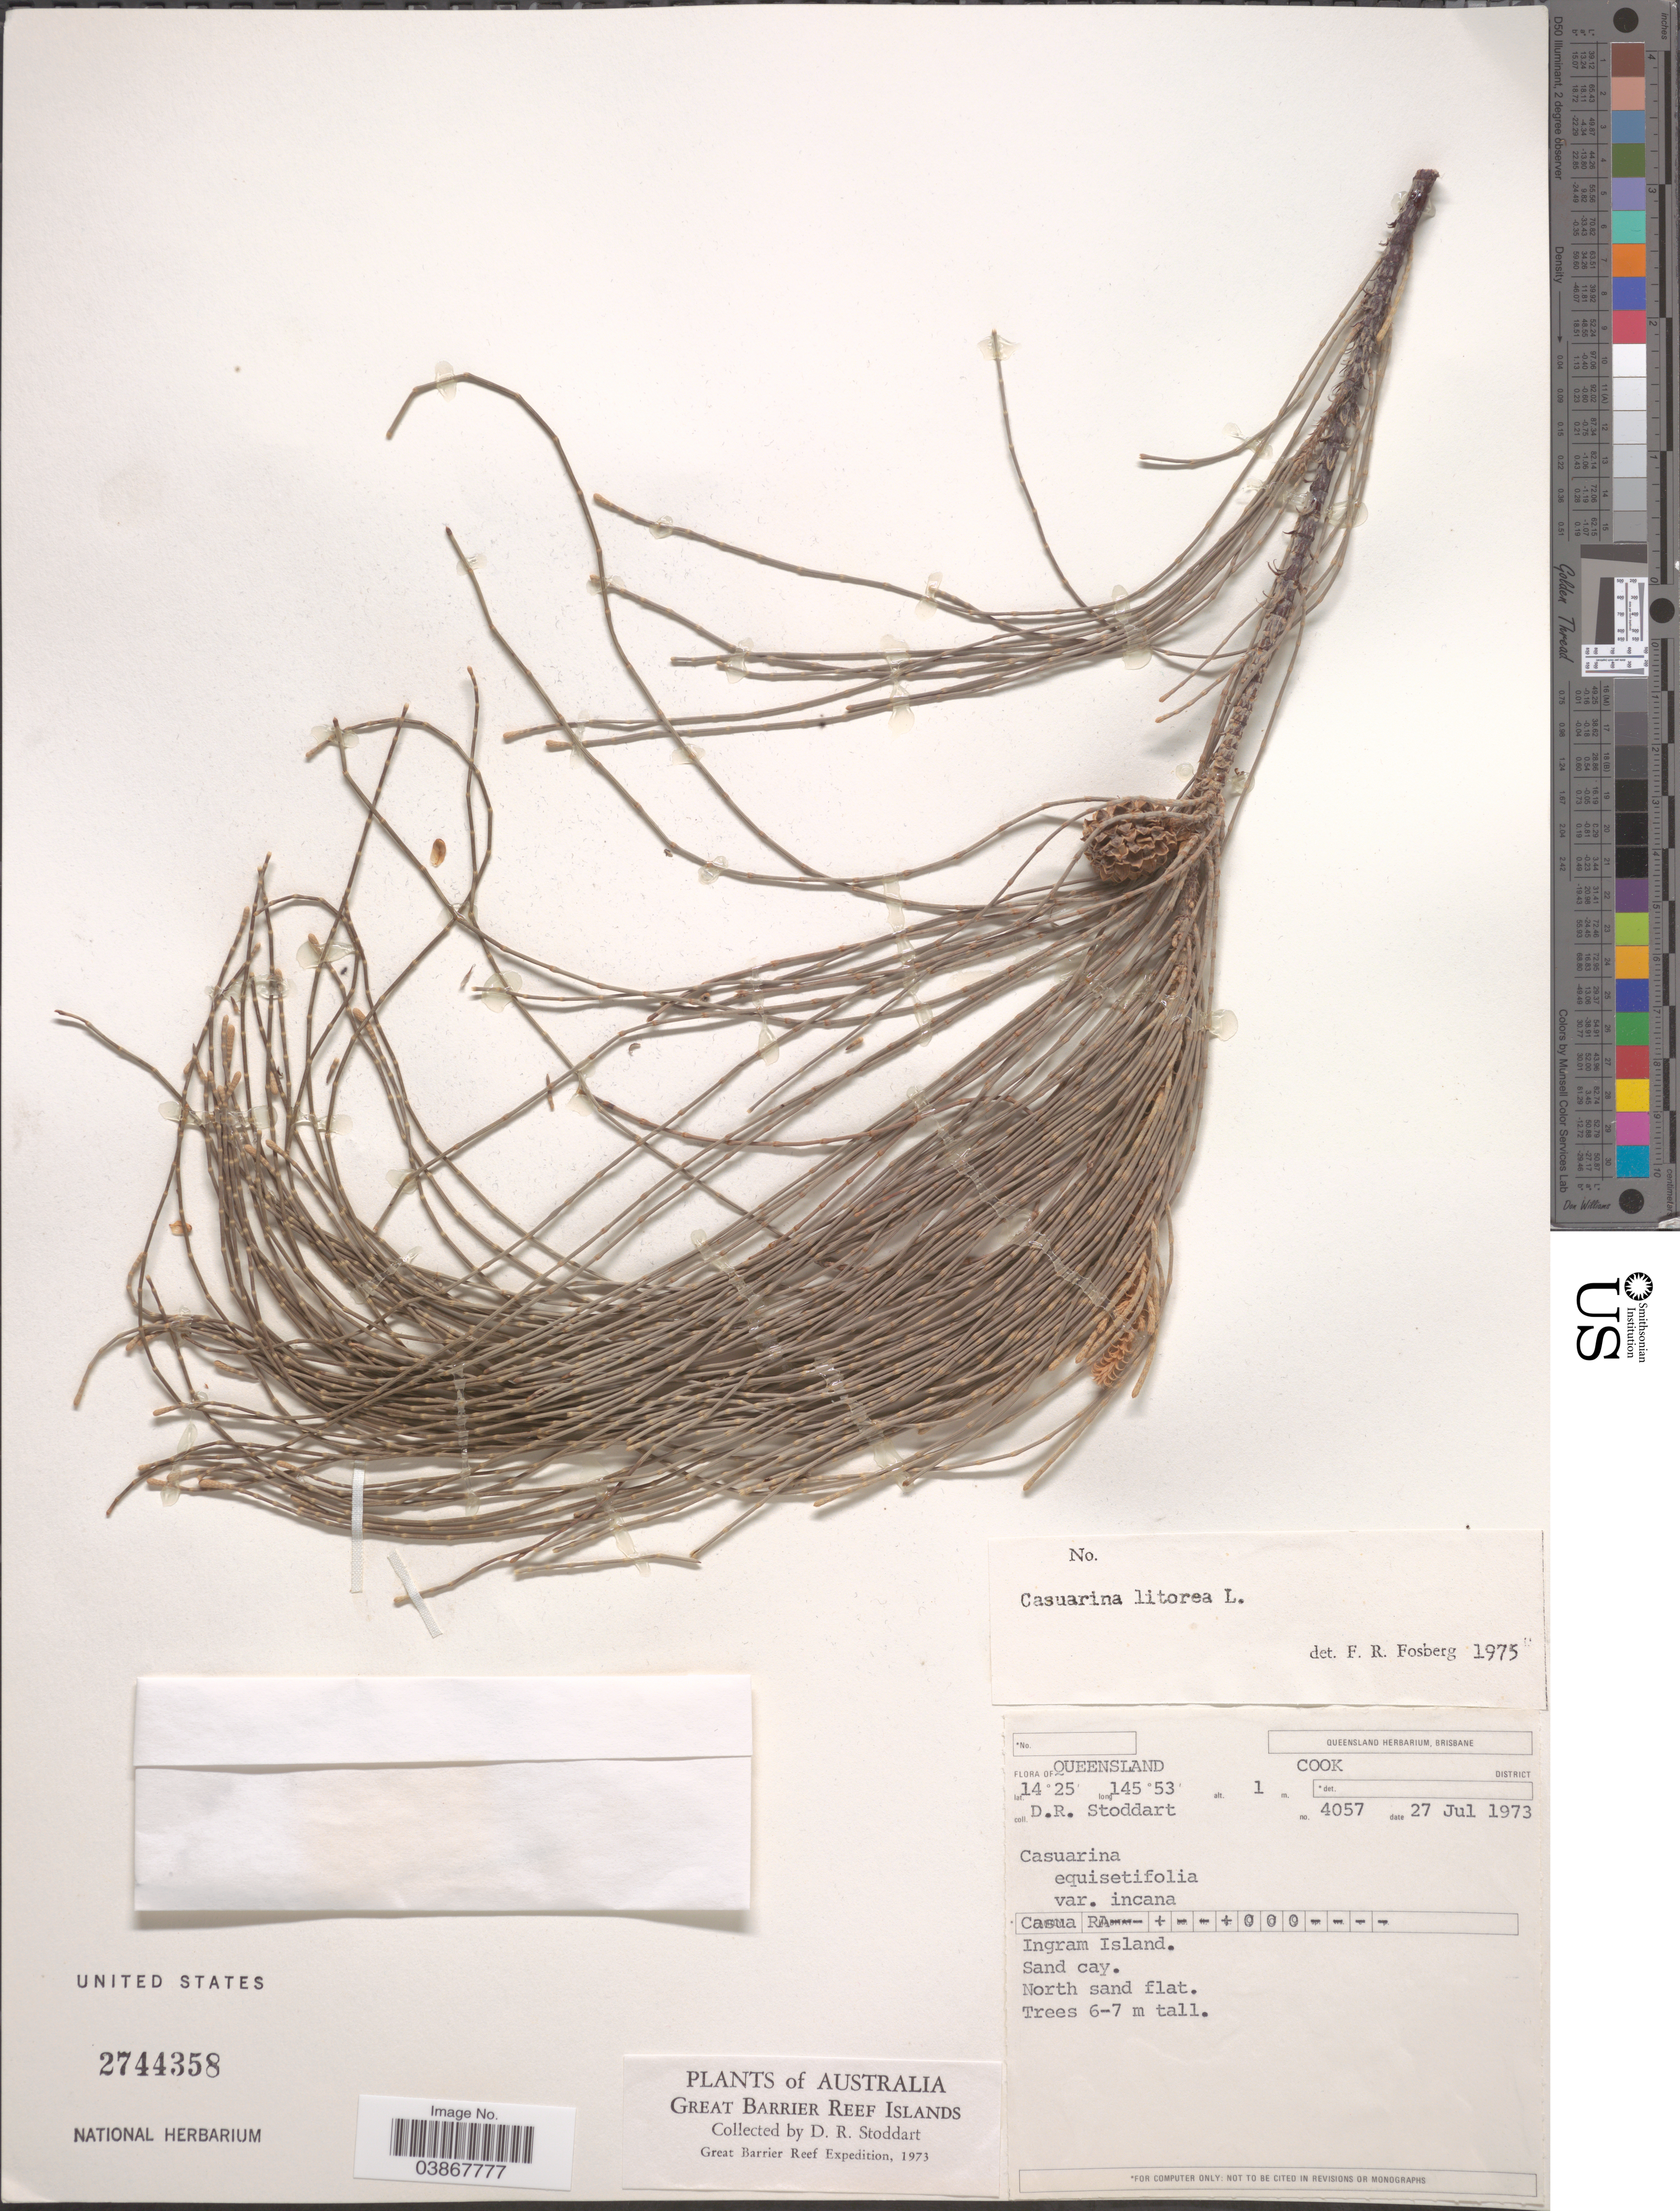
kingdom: Plantae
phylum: Tracheophyta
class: Magnoliopsida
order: Fagales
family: Casuarinaceae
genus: Casuarina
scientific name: Casuarina equisetifolia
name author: L.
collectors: D. R. Stoddart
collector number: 4057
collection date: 1973-07-27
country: Australia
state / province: Queensland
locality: Cook District. Ingram Island. North sand flat. Great Barrier Reef Islands.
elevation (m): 1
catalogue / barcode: US 2744358